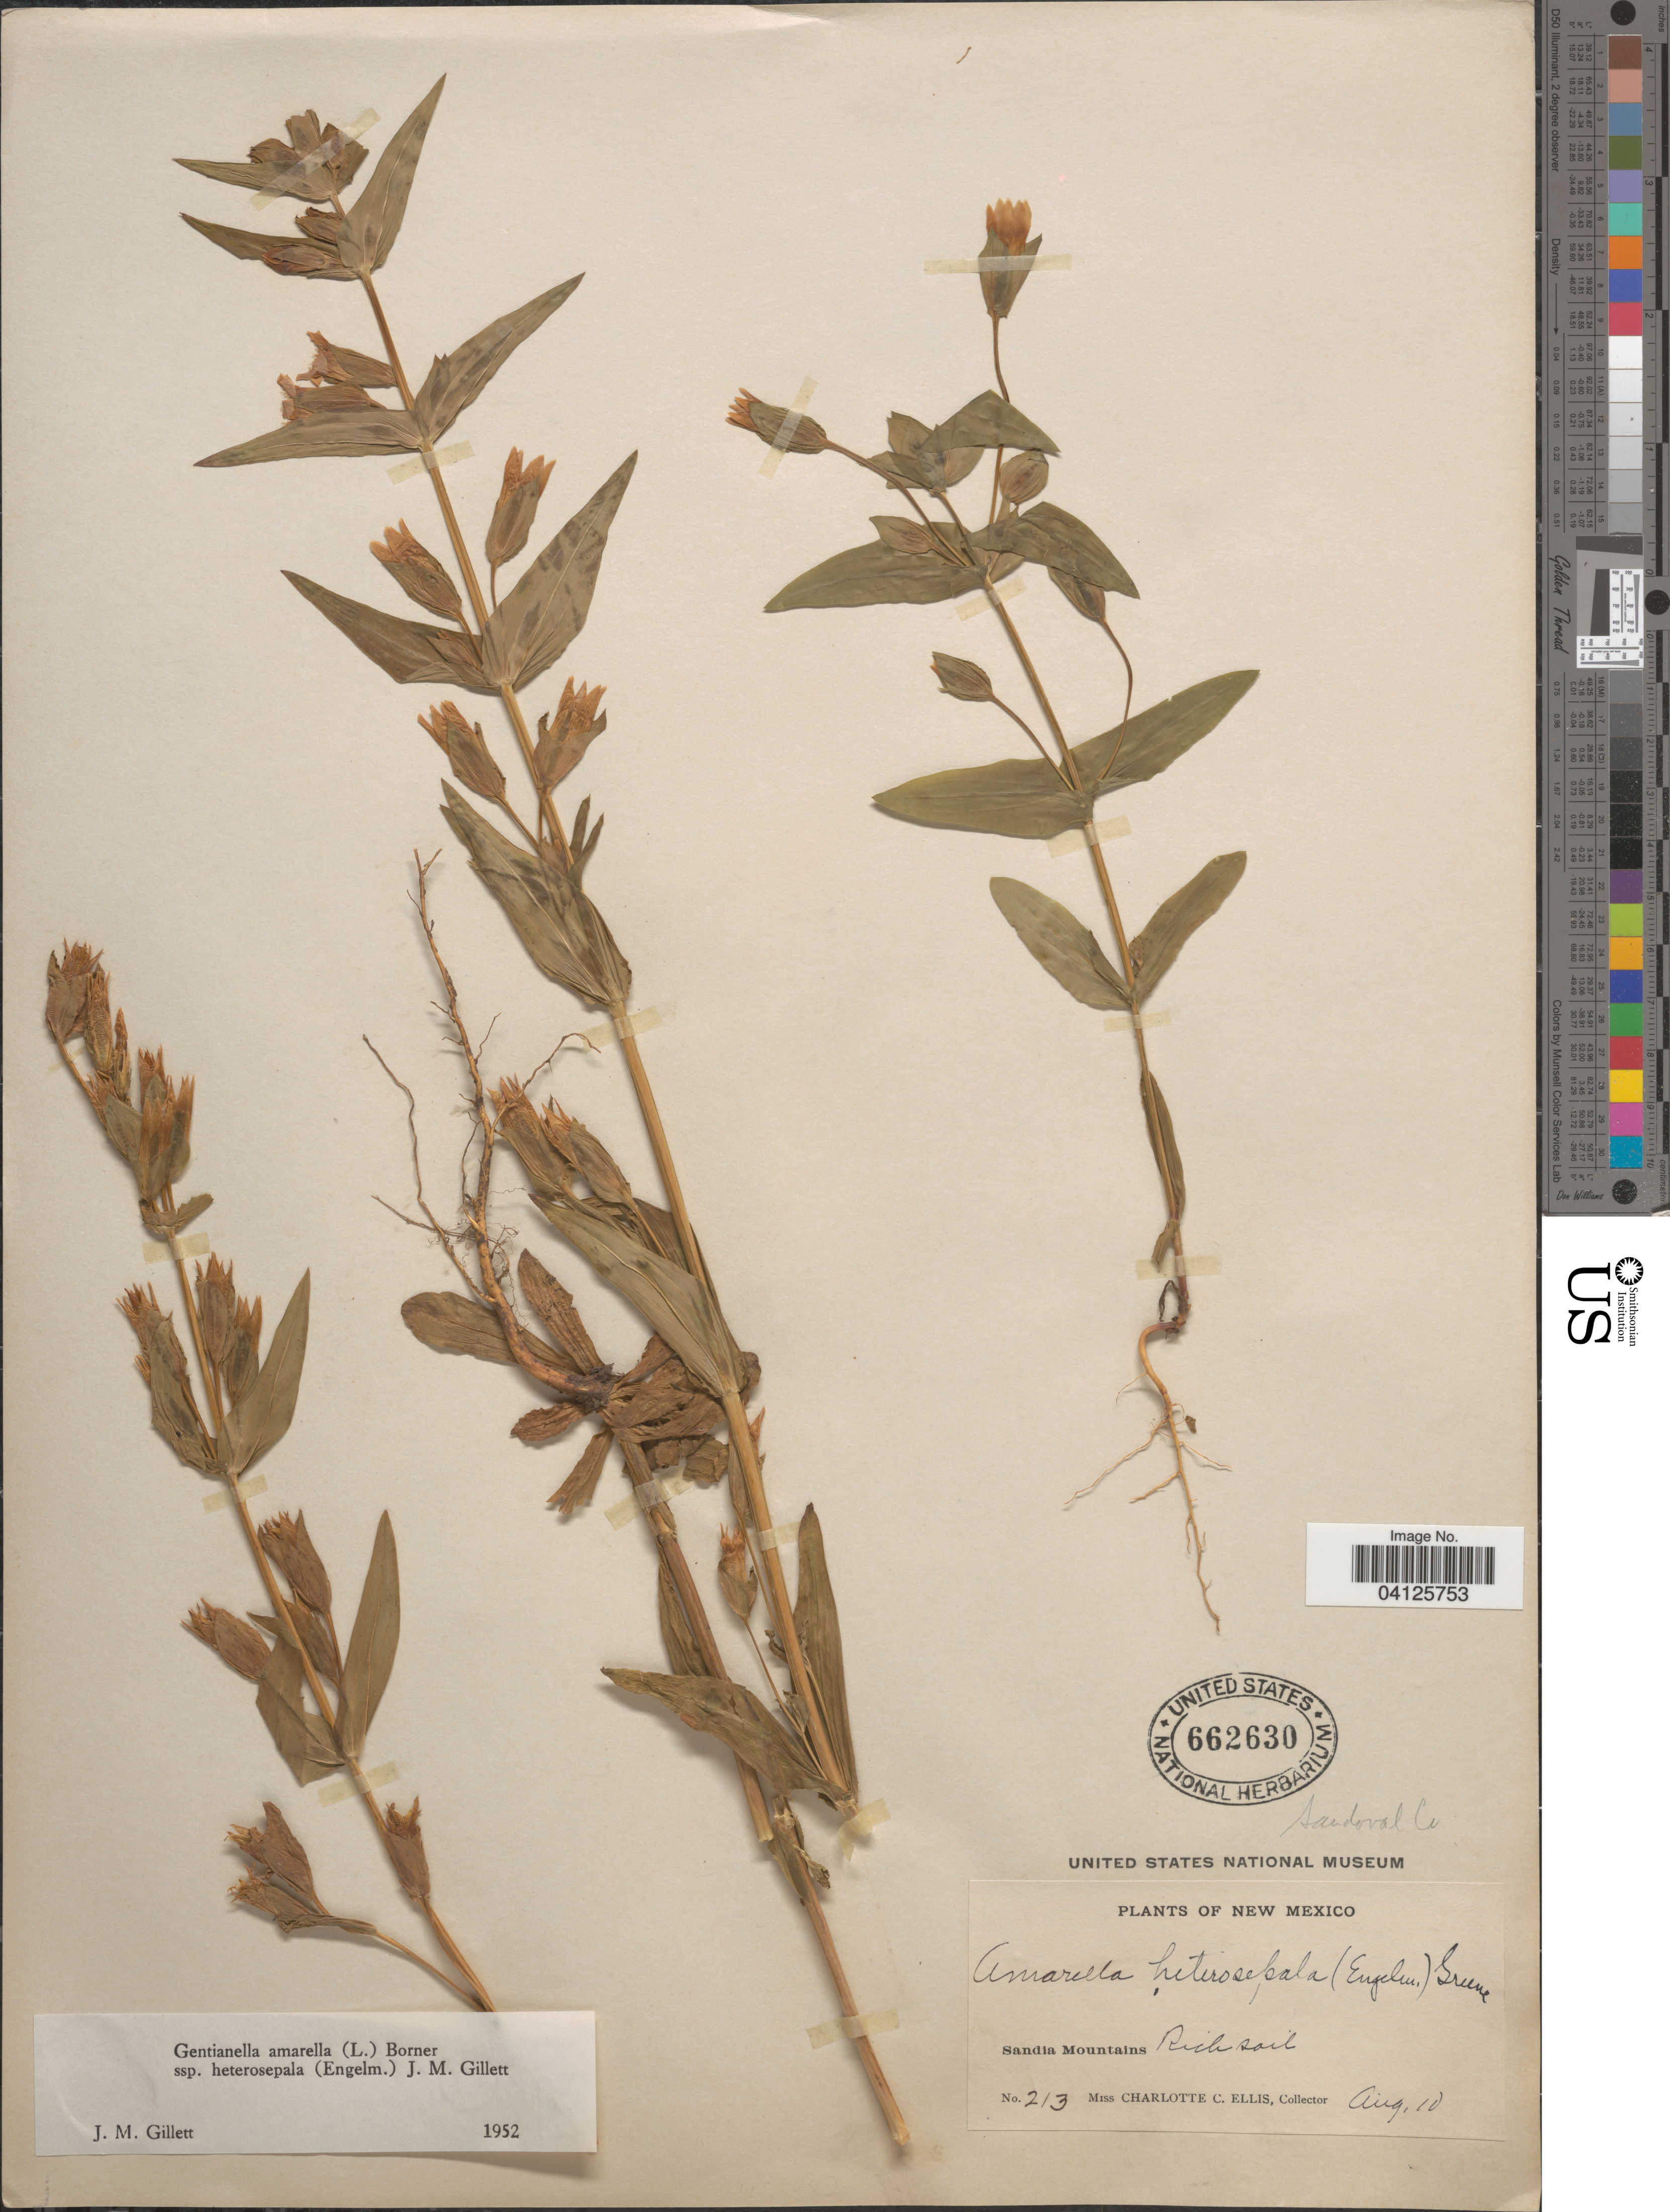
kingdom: Plantae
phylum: Tracheophyta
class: Magnoliopsida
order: Gentianales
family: Gentianaceae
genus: Gentianella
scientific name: Gentianella amarella subsp. heterosepala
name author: (Engelm.) J.M. Gillet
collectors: C. C. Ellis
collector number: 213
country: United States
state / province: New Mexico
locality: Sandia Mountains. Sandoval Co.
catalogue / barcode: US 662630